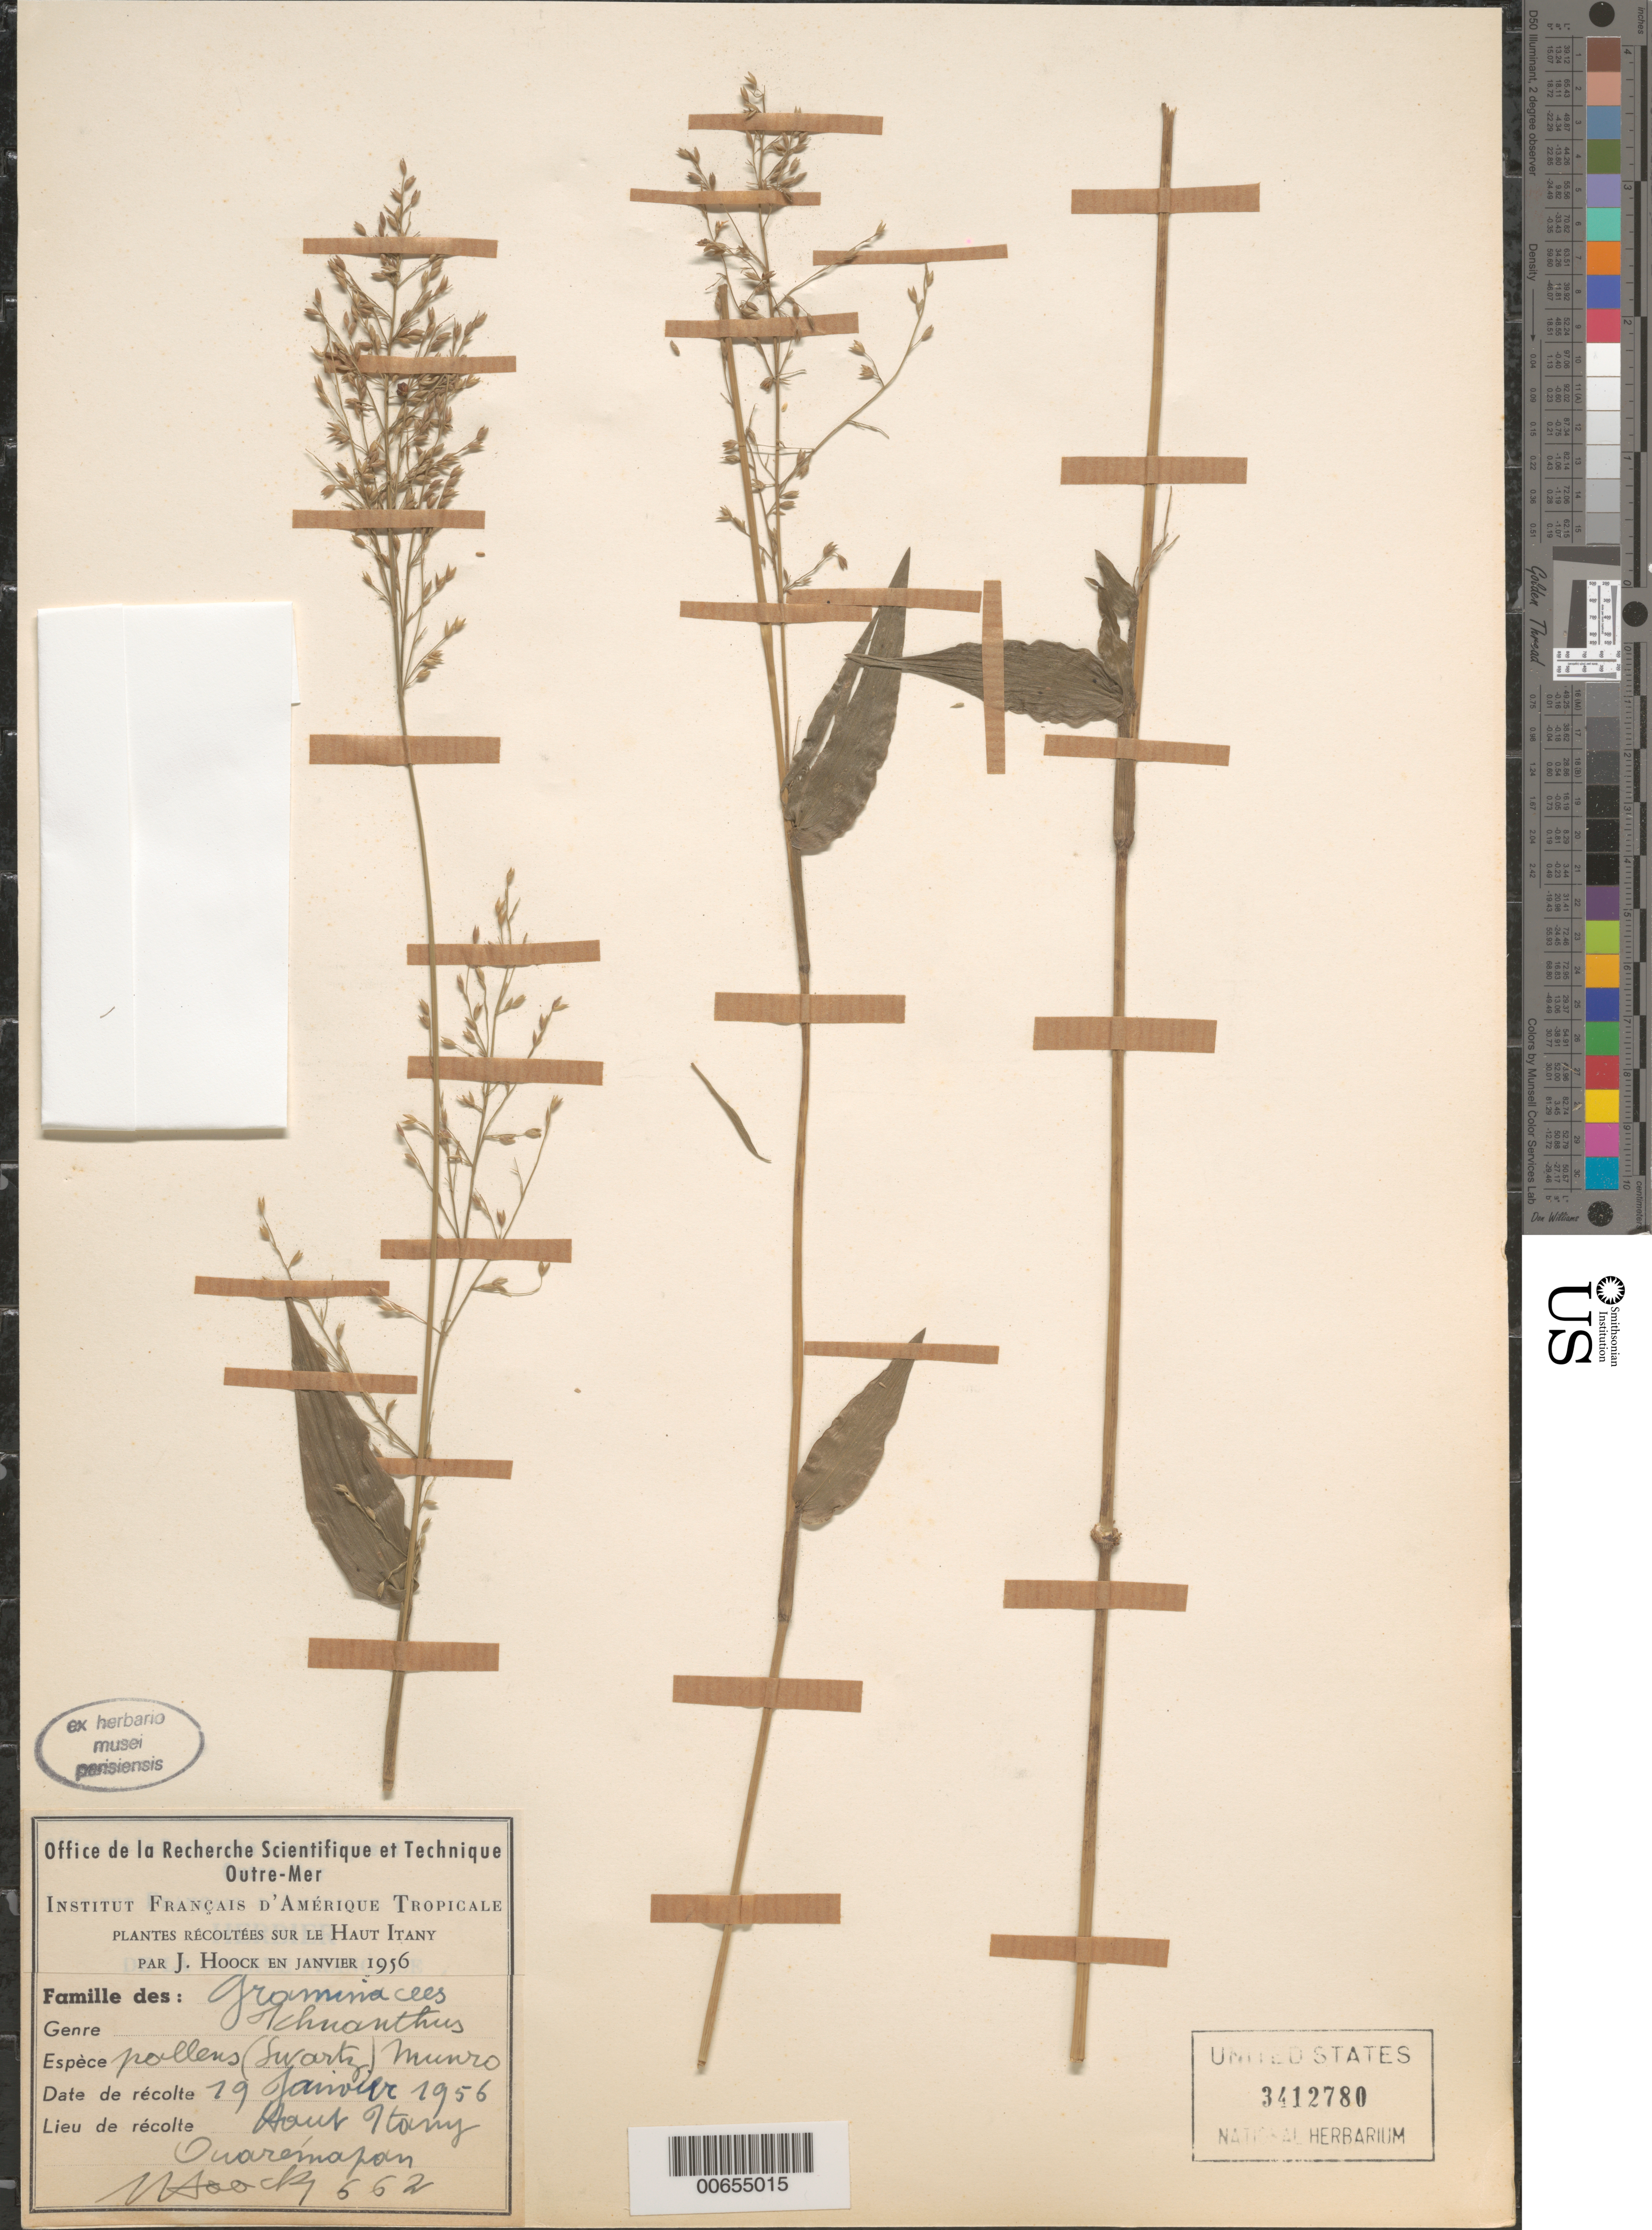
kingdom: Plantae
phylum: Tracheophyta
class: Liliopsida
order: Poales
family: Poaceae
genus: Ichnanthus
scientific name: Ichnanthus pallens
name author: (Sw.) Munro ex Benth.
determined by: Judziewicz, E. J.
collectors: J. Hoock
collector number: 662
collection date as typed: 19-Jan-56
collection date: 1956-01-19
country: French Guiana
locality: Haut Litany, confluent de l'Ouaremapan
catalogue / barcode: US 3412780